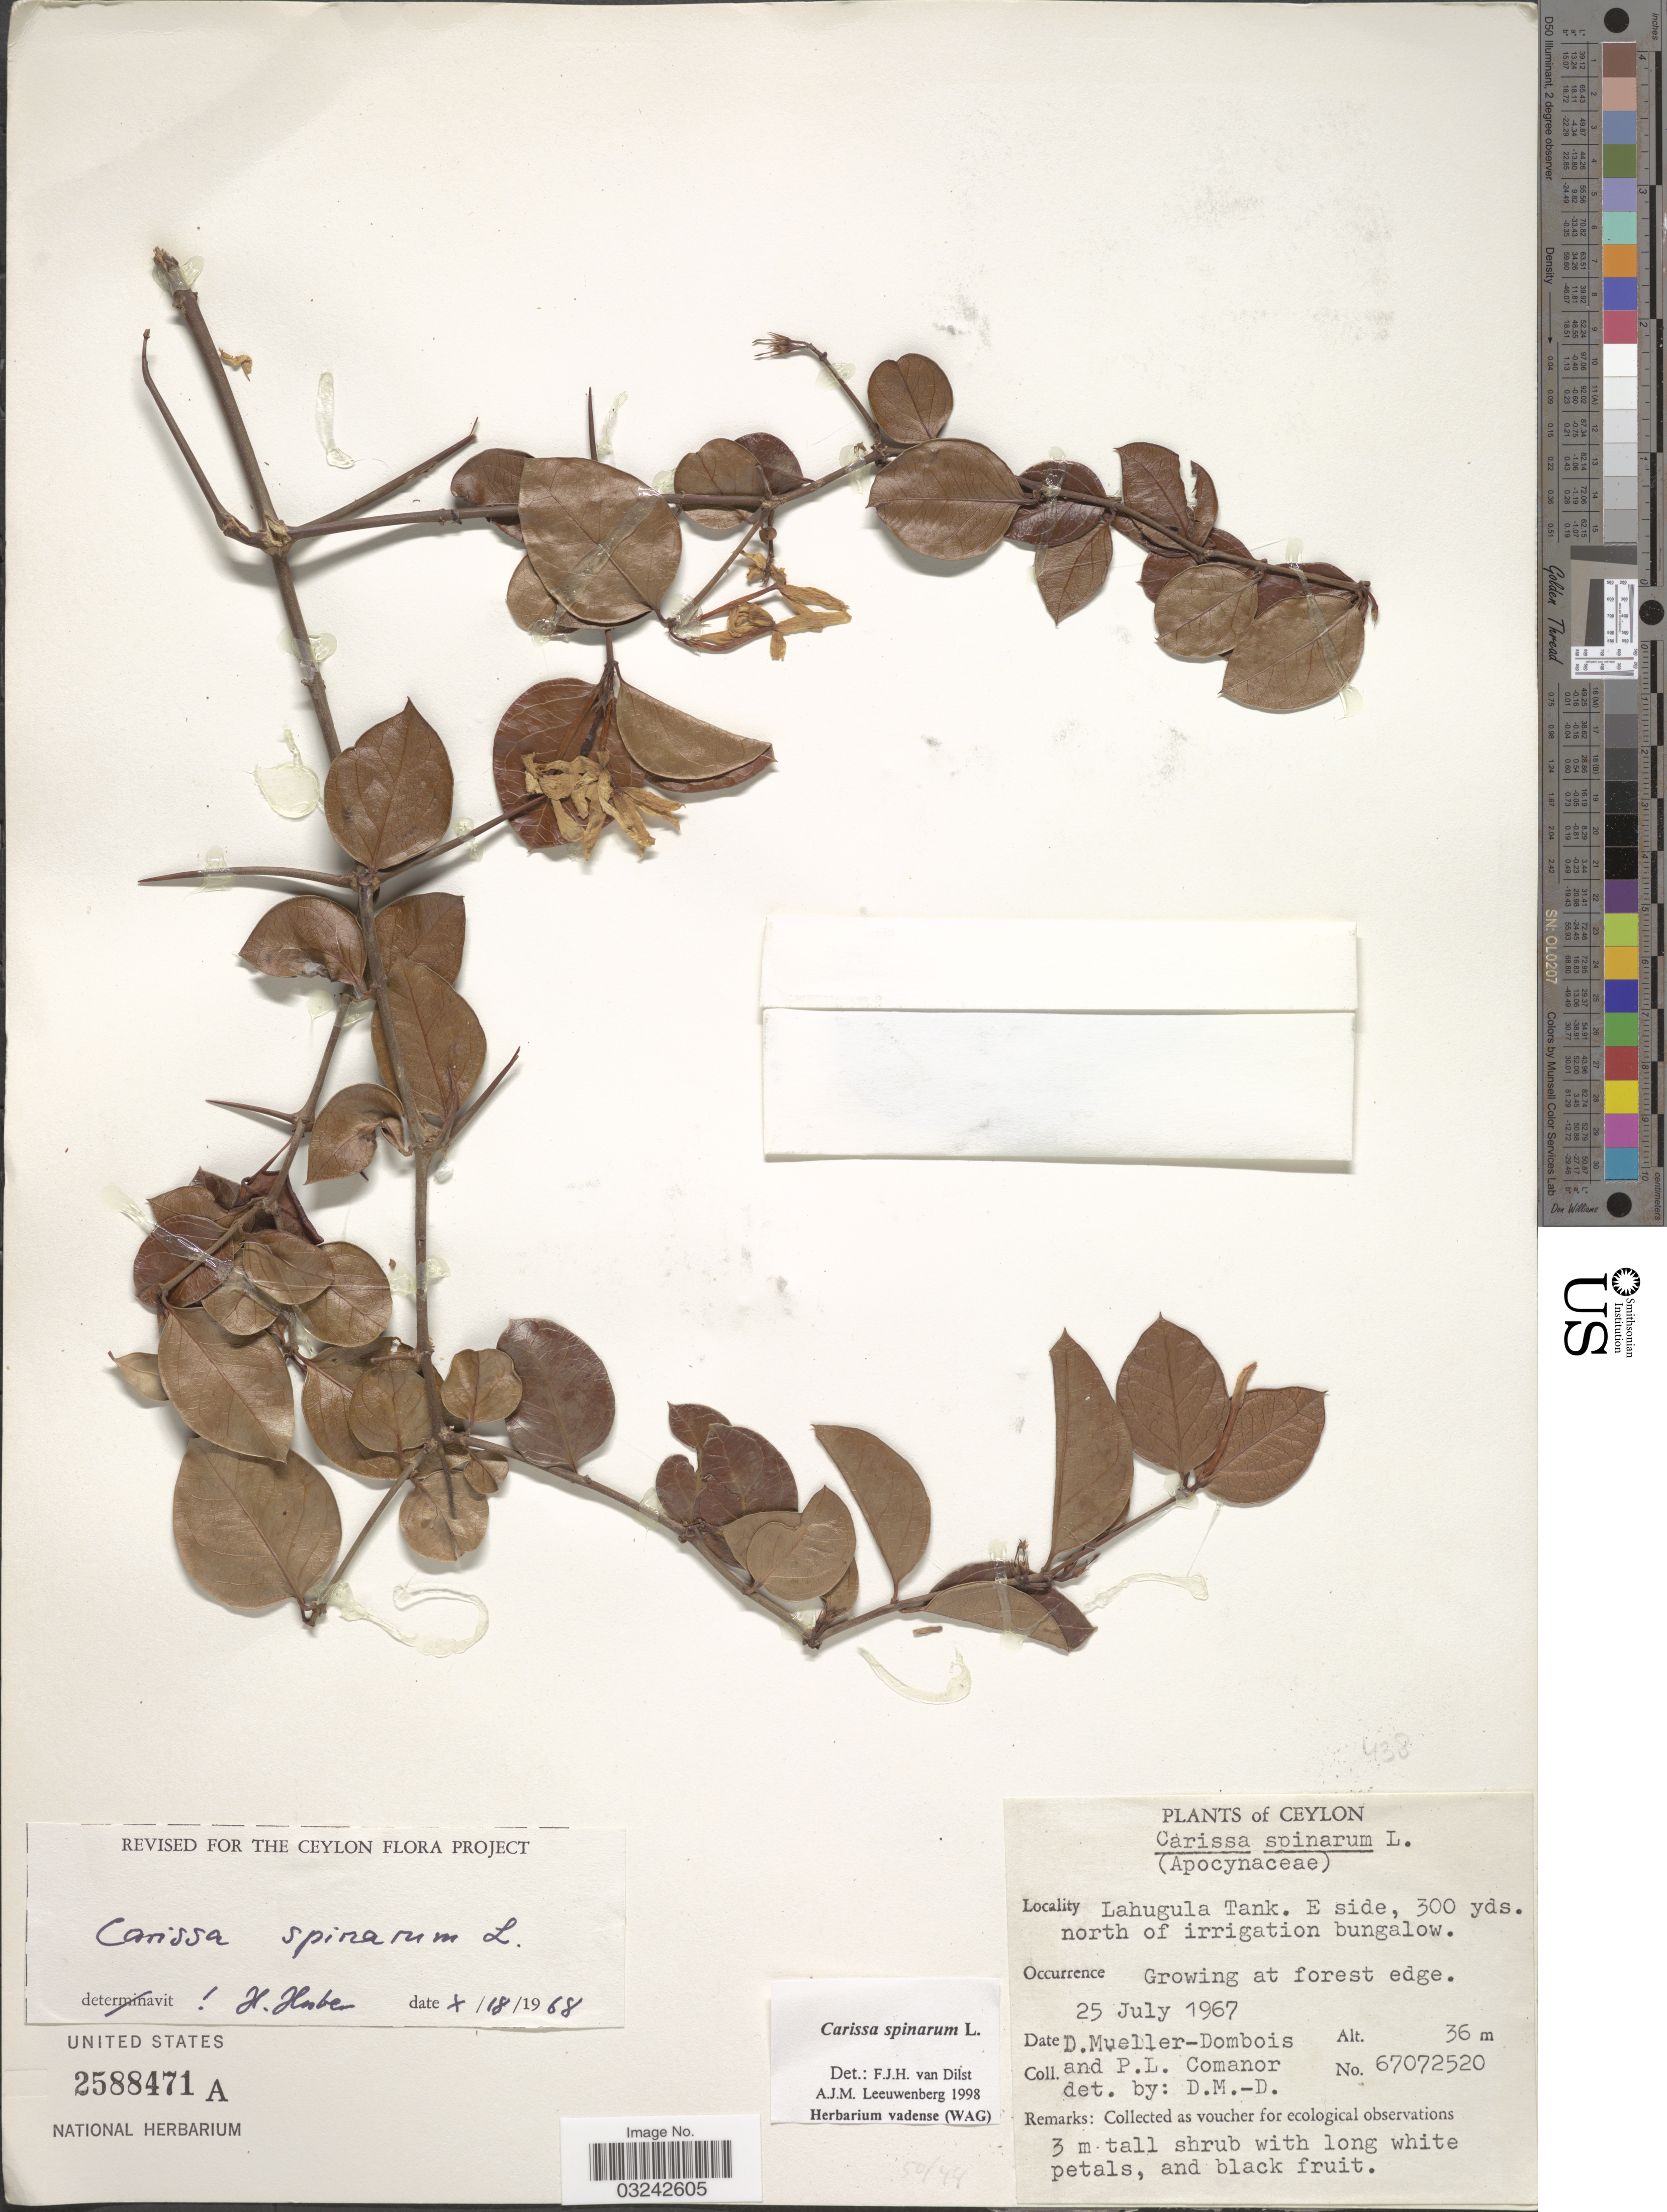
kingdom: Plantae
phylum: Tracheophyta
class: Magnoliopsida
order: Gentianales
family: Apocynaceae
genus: Carissa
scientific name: Carissa spinarum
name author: L.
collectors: D. Mueller-Dombois & P. Comanor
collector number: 67072520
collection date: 1967-07-25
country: Sri Lanka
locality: Ceylon. Lahugula Tank. E side, 300 yds. north of irrigation bungalow.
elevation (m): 36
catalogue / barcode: US 2588471A